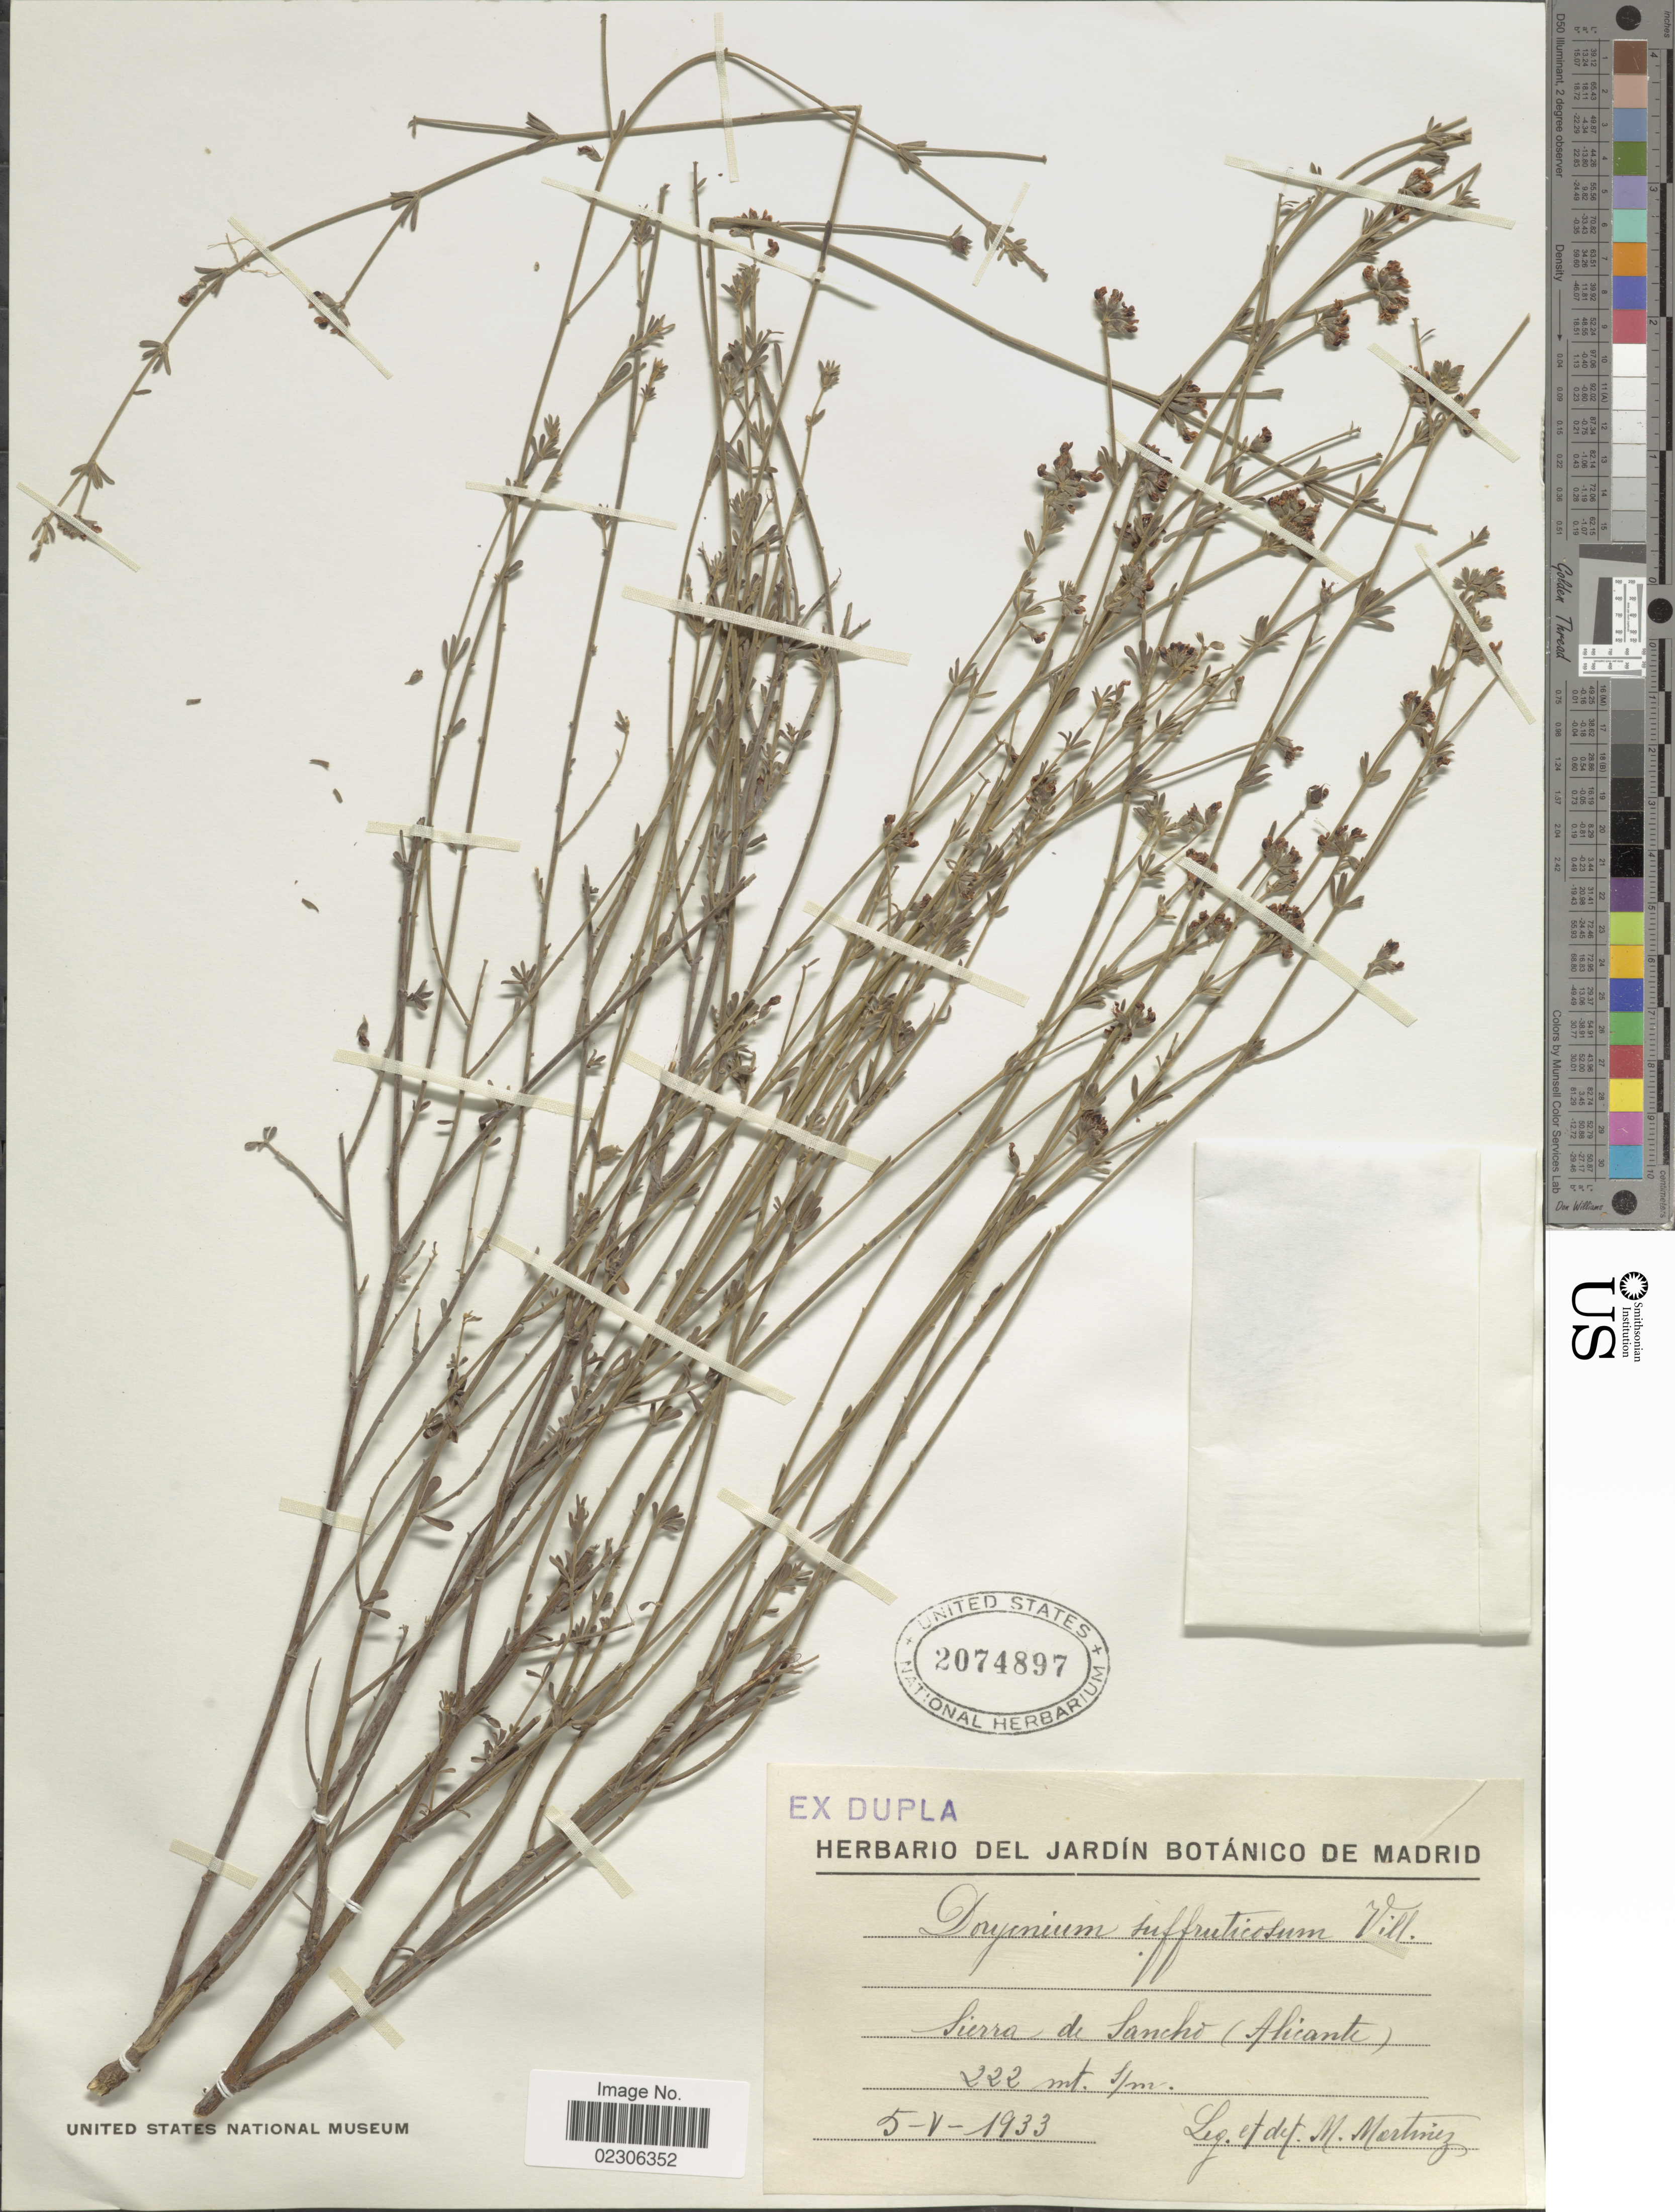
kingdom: Plantae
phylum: Tracheophyta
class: Magnoliopsida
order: Fabales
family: Fabaceae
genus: Dorycnium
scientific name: Dorycnium suffruticosum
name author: Vill.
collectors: M. Martinez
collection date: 1933-05-05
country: Spain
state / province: Valenciana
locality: Sierra de Sancho (Alicante)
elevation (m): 222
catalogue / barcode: US 2074897